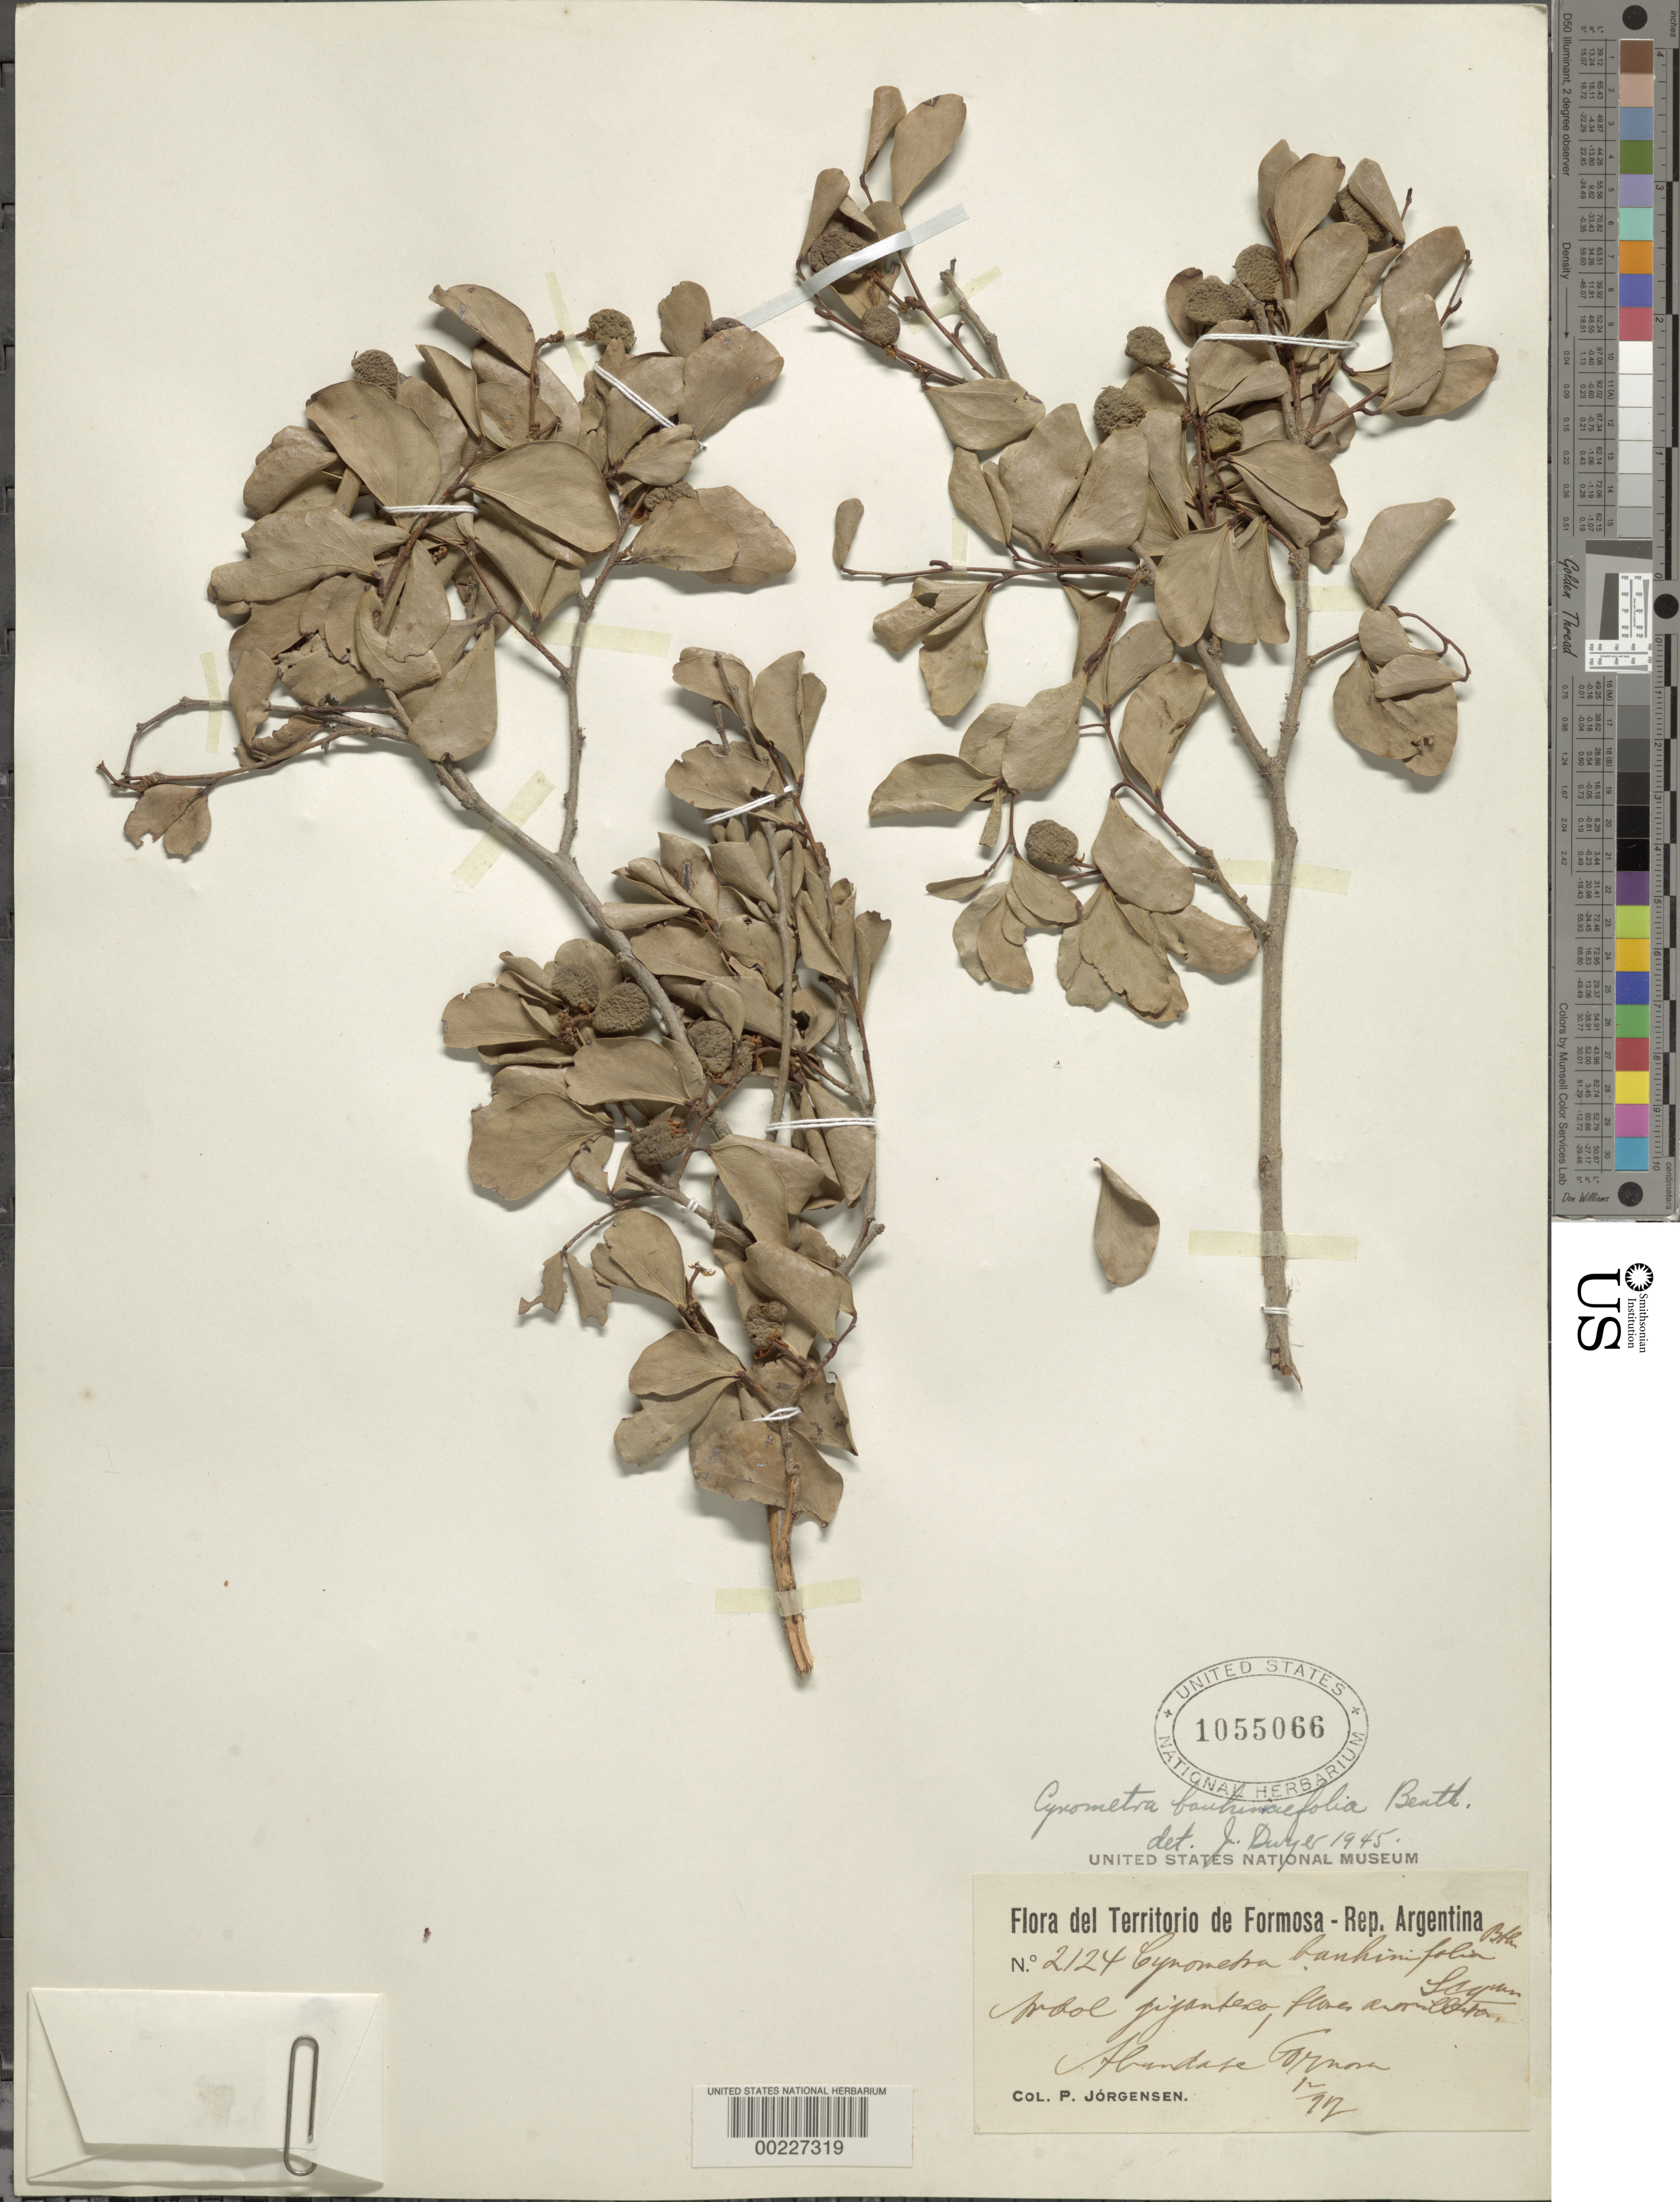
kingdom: Plantae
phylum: Tracheophyta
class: Magnoliopsida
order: Fabales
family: Fabaceae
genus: Cynometra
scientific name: Cynometra bauhiniifolia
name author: Benth.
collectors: P. Jorgensen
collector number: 2124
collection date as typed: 19 Oct 1951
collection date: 1951-10-19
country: Argentina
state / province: Formosa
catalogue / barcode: US 1055066